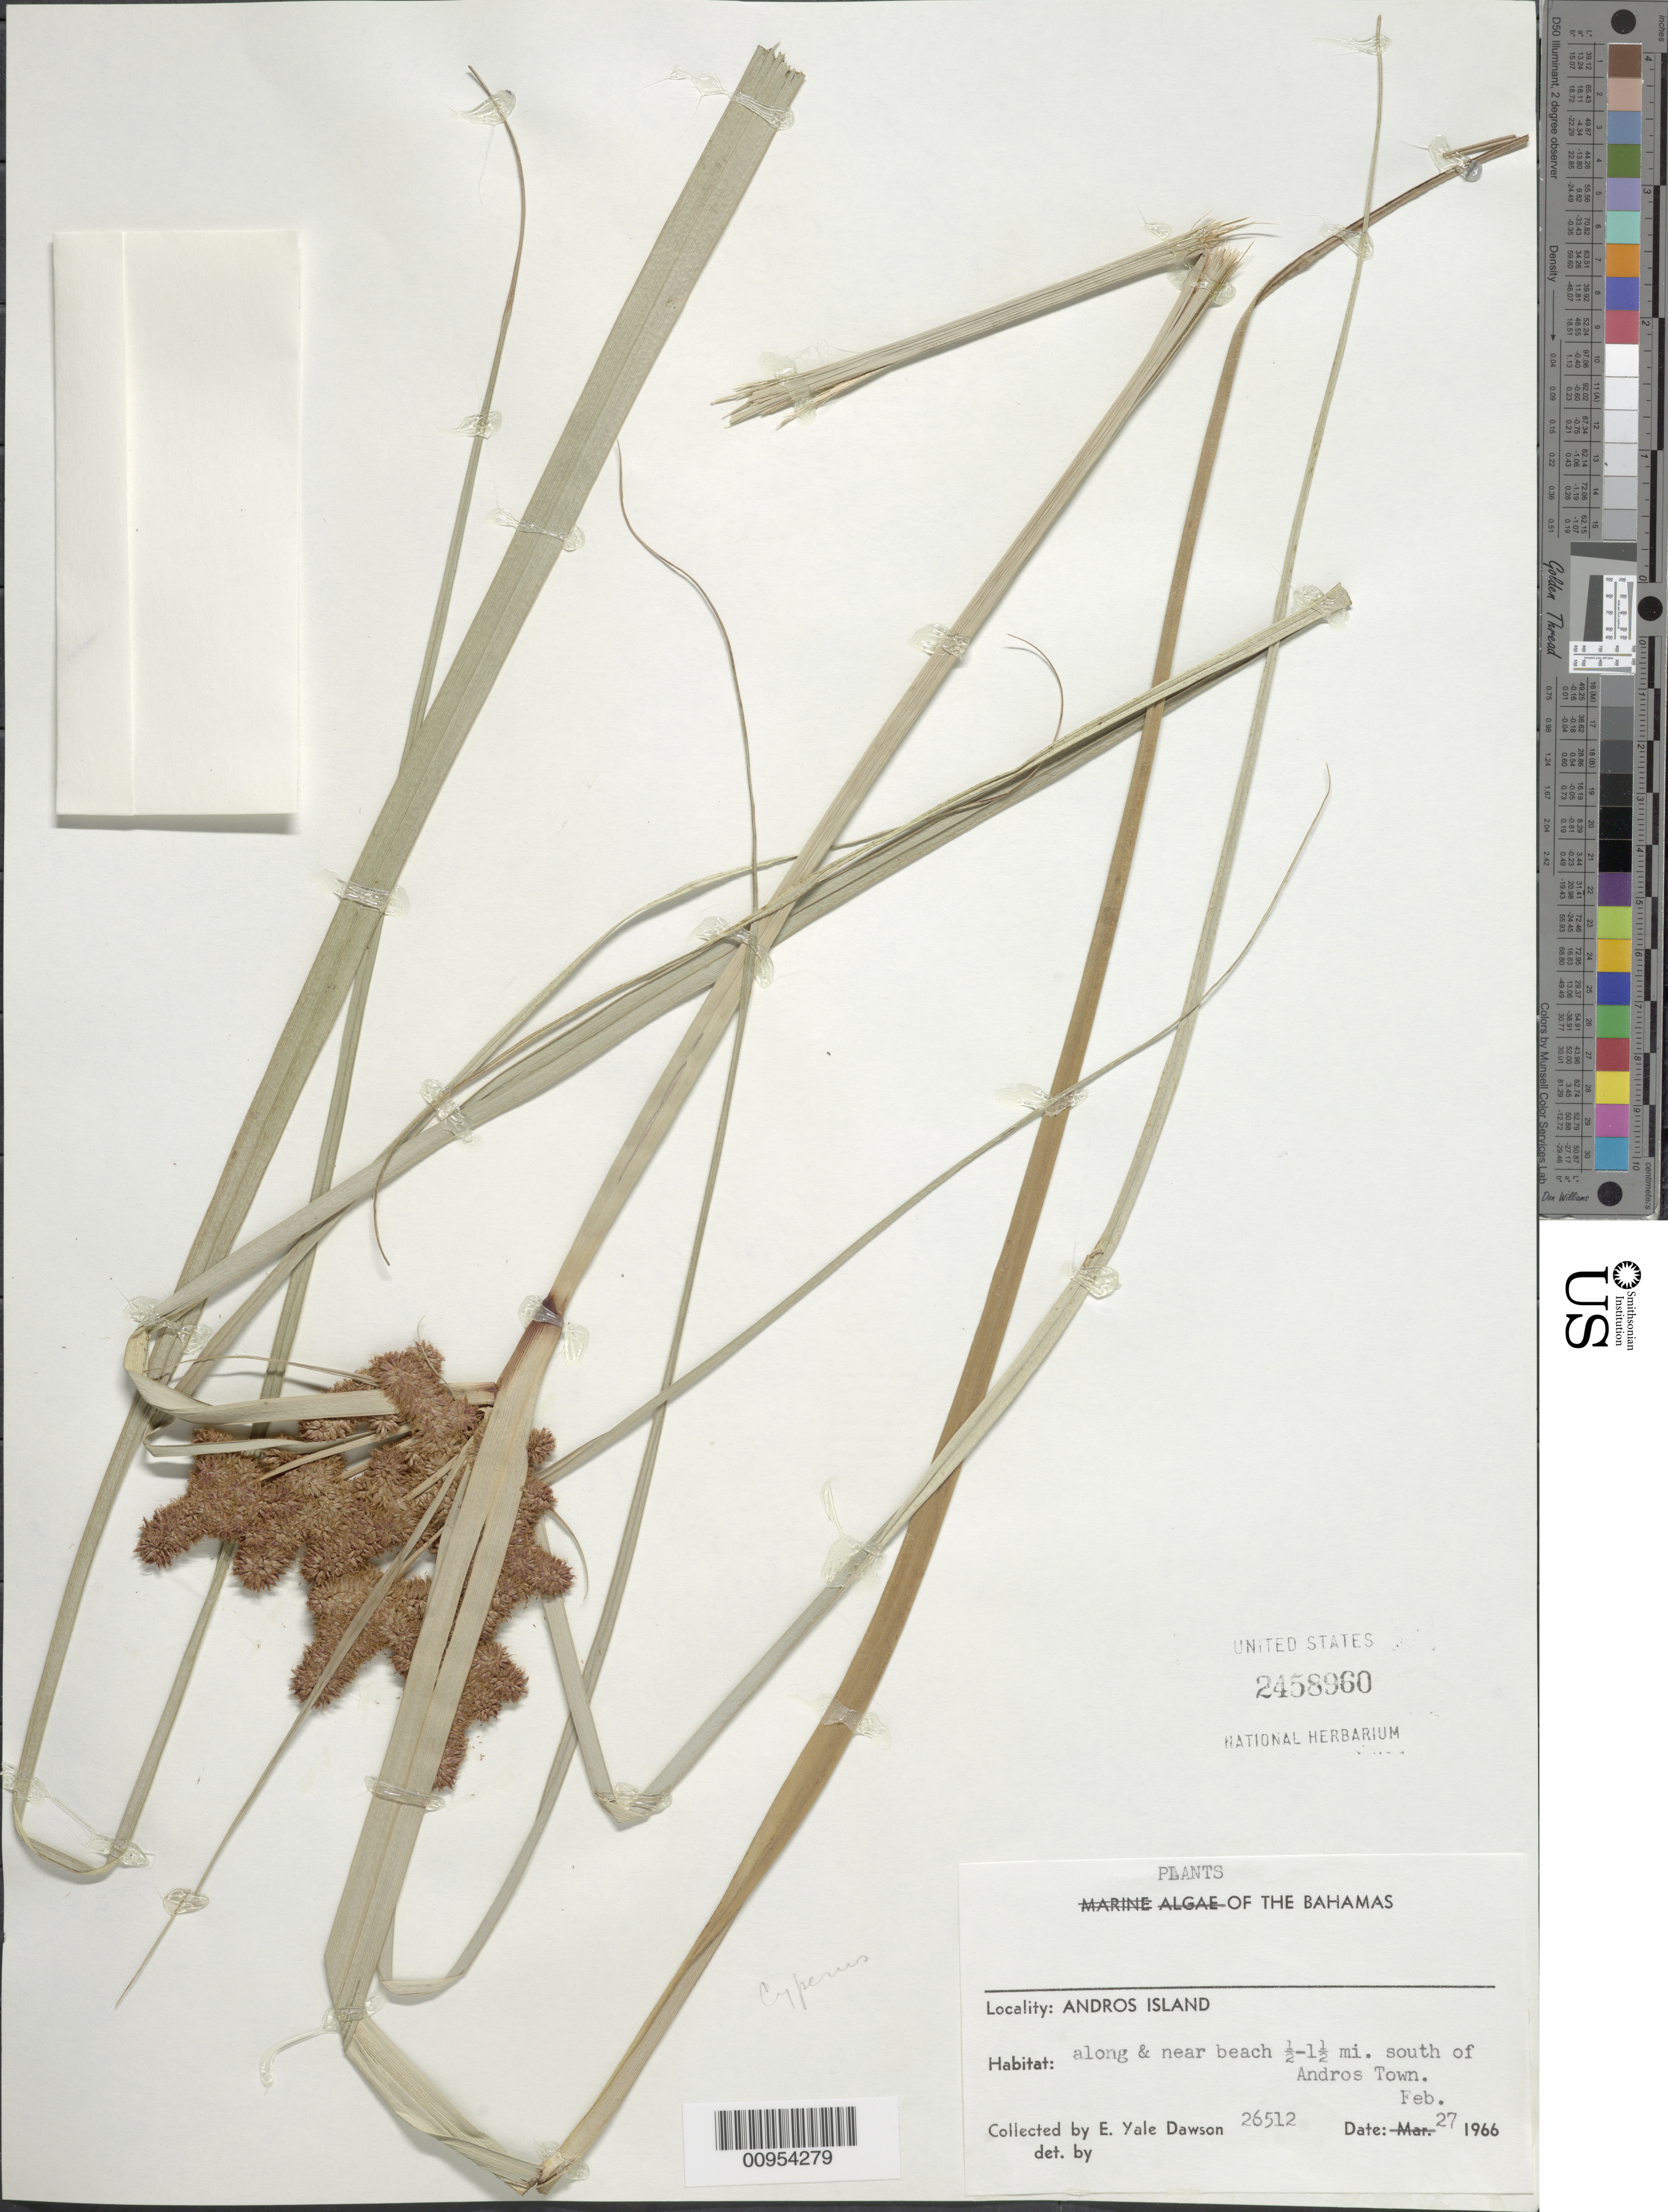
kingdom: Plantae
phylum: Tracheophyta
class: Liliopsida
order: Poales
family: Cyperaceae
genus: Cyperus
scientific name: Cyperus ligularis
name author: L.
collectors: E. Y. Dawson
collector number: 26512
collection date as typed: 27 Feb 1966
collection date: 1966-02-27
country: Bahamas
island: Andros Island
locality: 1/2 - 1 1/2 miles S of Andros Town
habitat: Along and near beach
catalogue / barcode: US 2458960